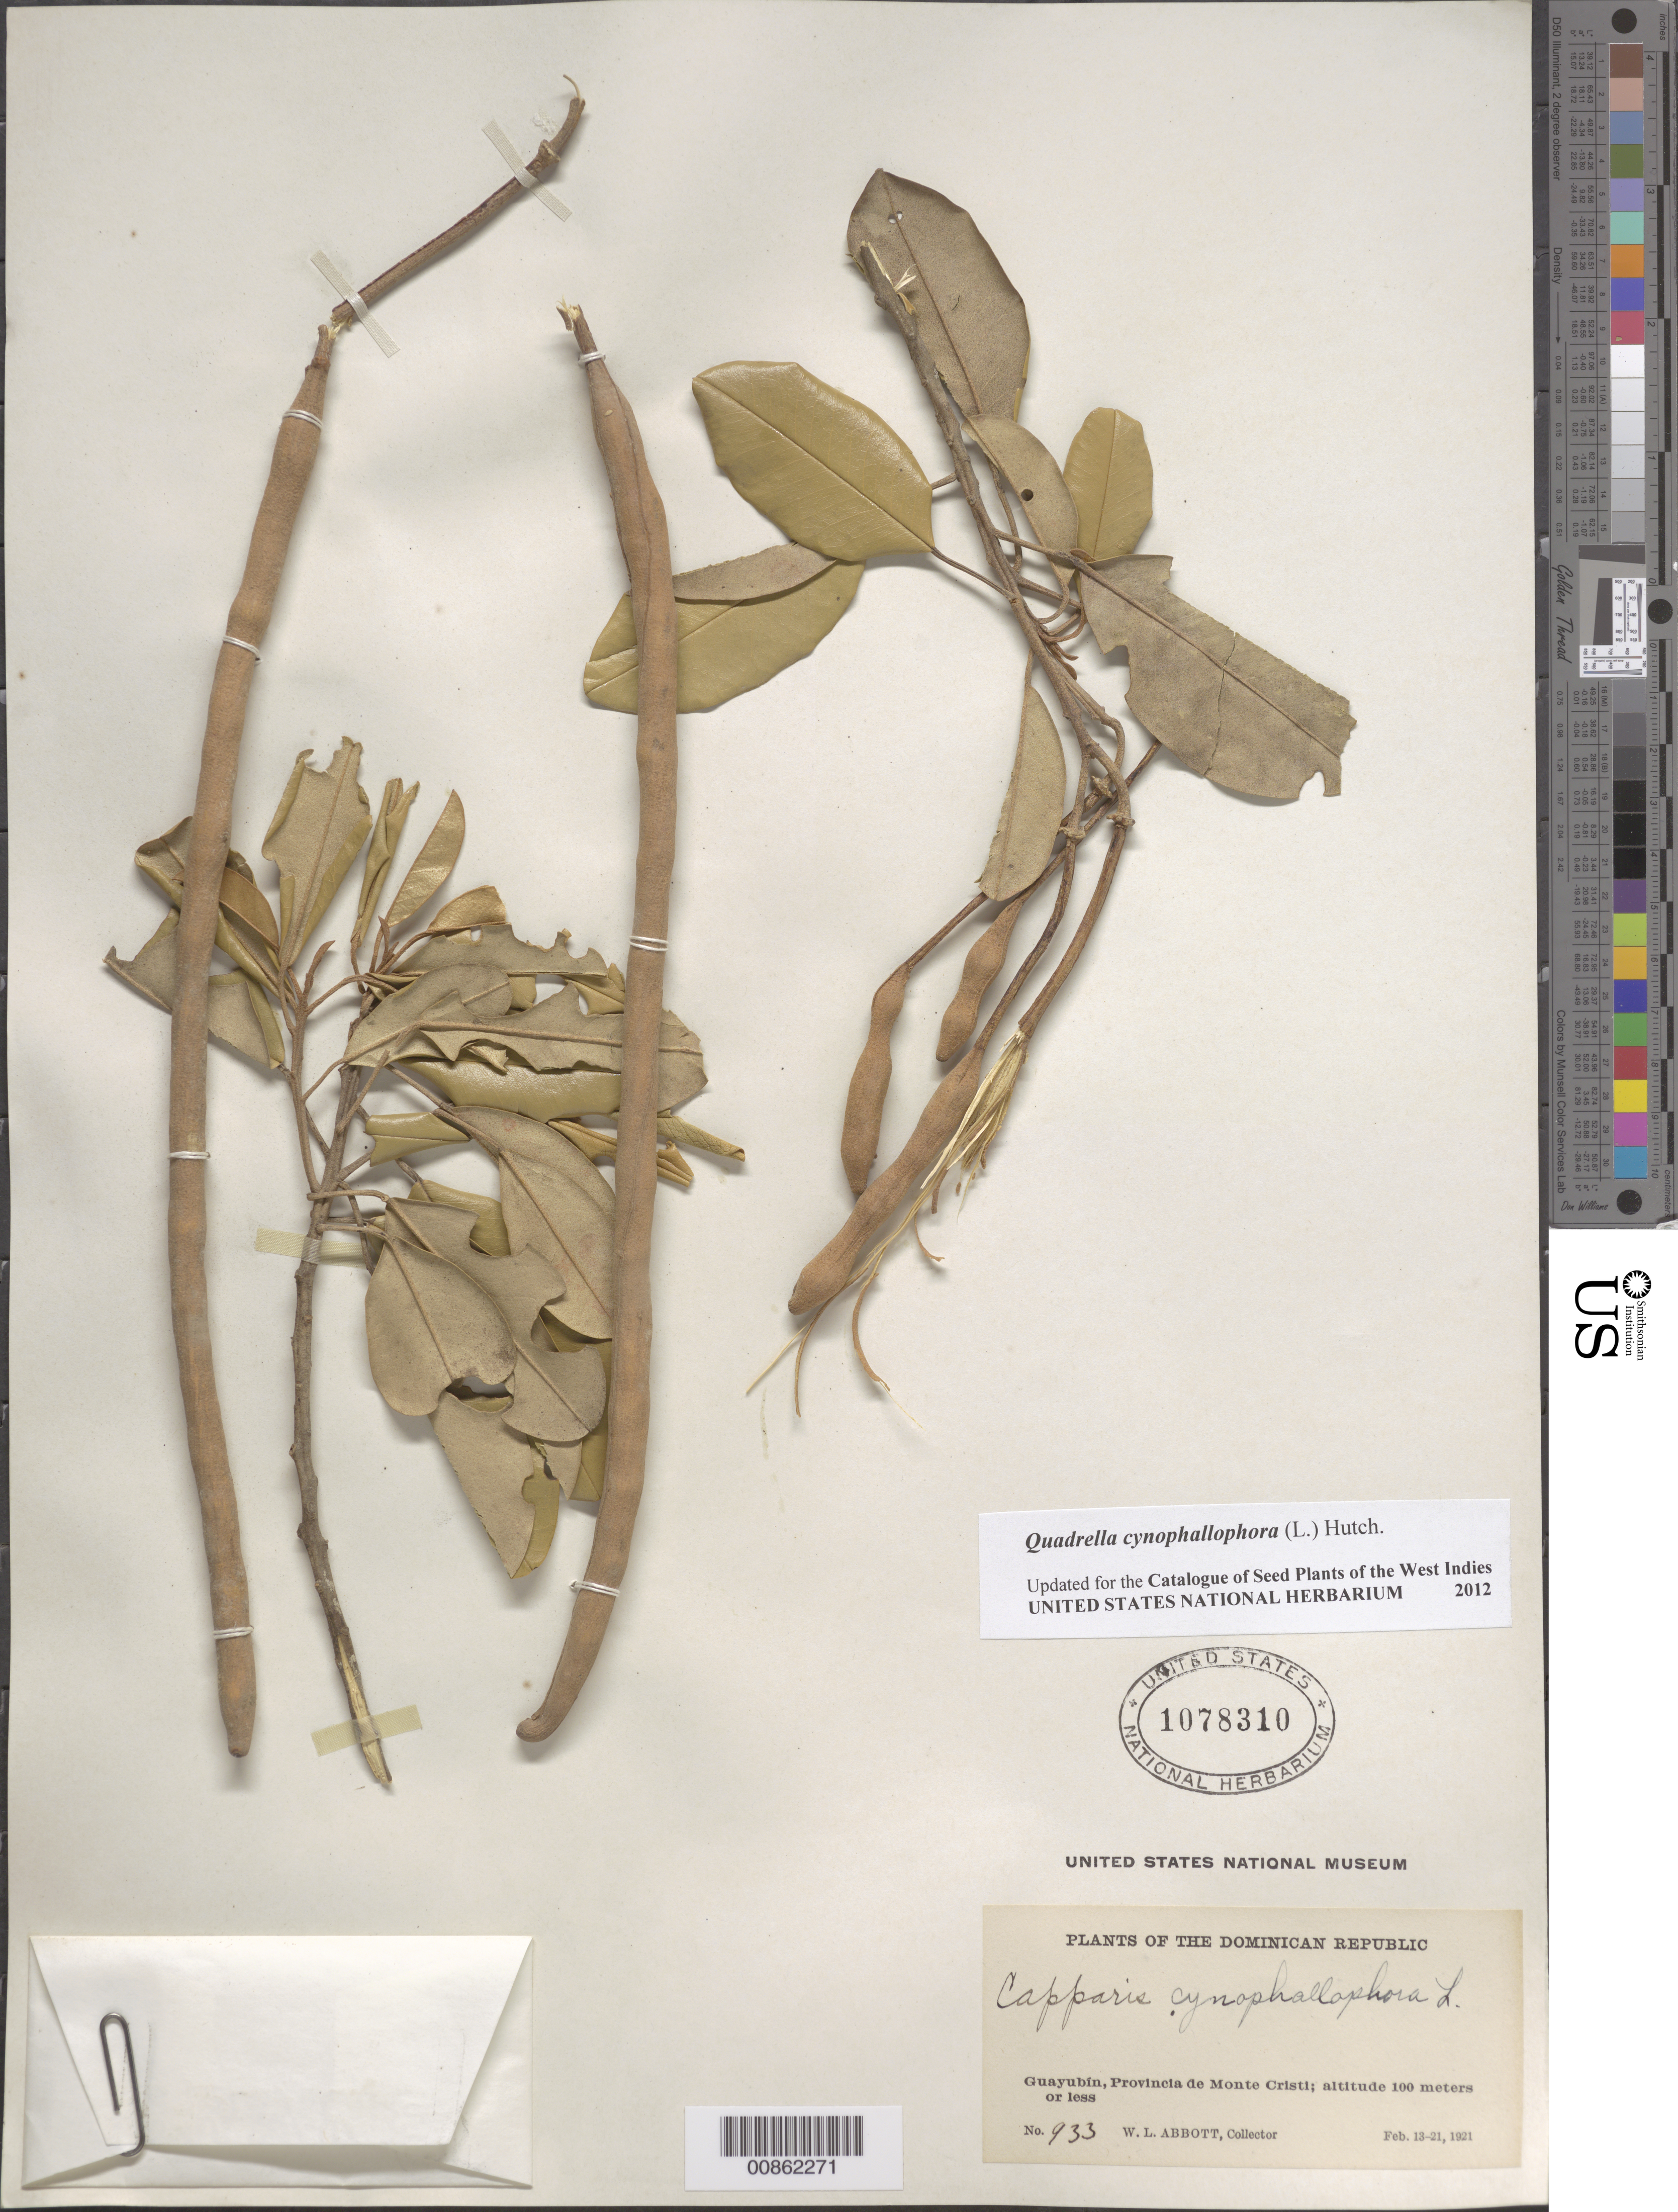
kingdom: Plantae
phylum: Tracheophyta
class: Magnoliopsida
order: Brassicales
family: Capparaceae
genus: Quadrella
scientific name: Quadrella cynophallophora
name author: (L.) Hutch.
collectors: W. L. Abbott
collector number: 933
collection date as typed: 13 Feb 1921 to 21 Feb 1921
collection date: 1921-02-13/1921-02-21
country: Dominican Republic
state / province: Monte Cristi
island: Hispaniola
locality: Guayubín.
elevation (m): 100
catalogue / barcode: US 1078310